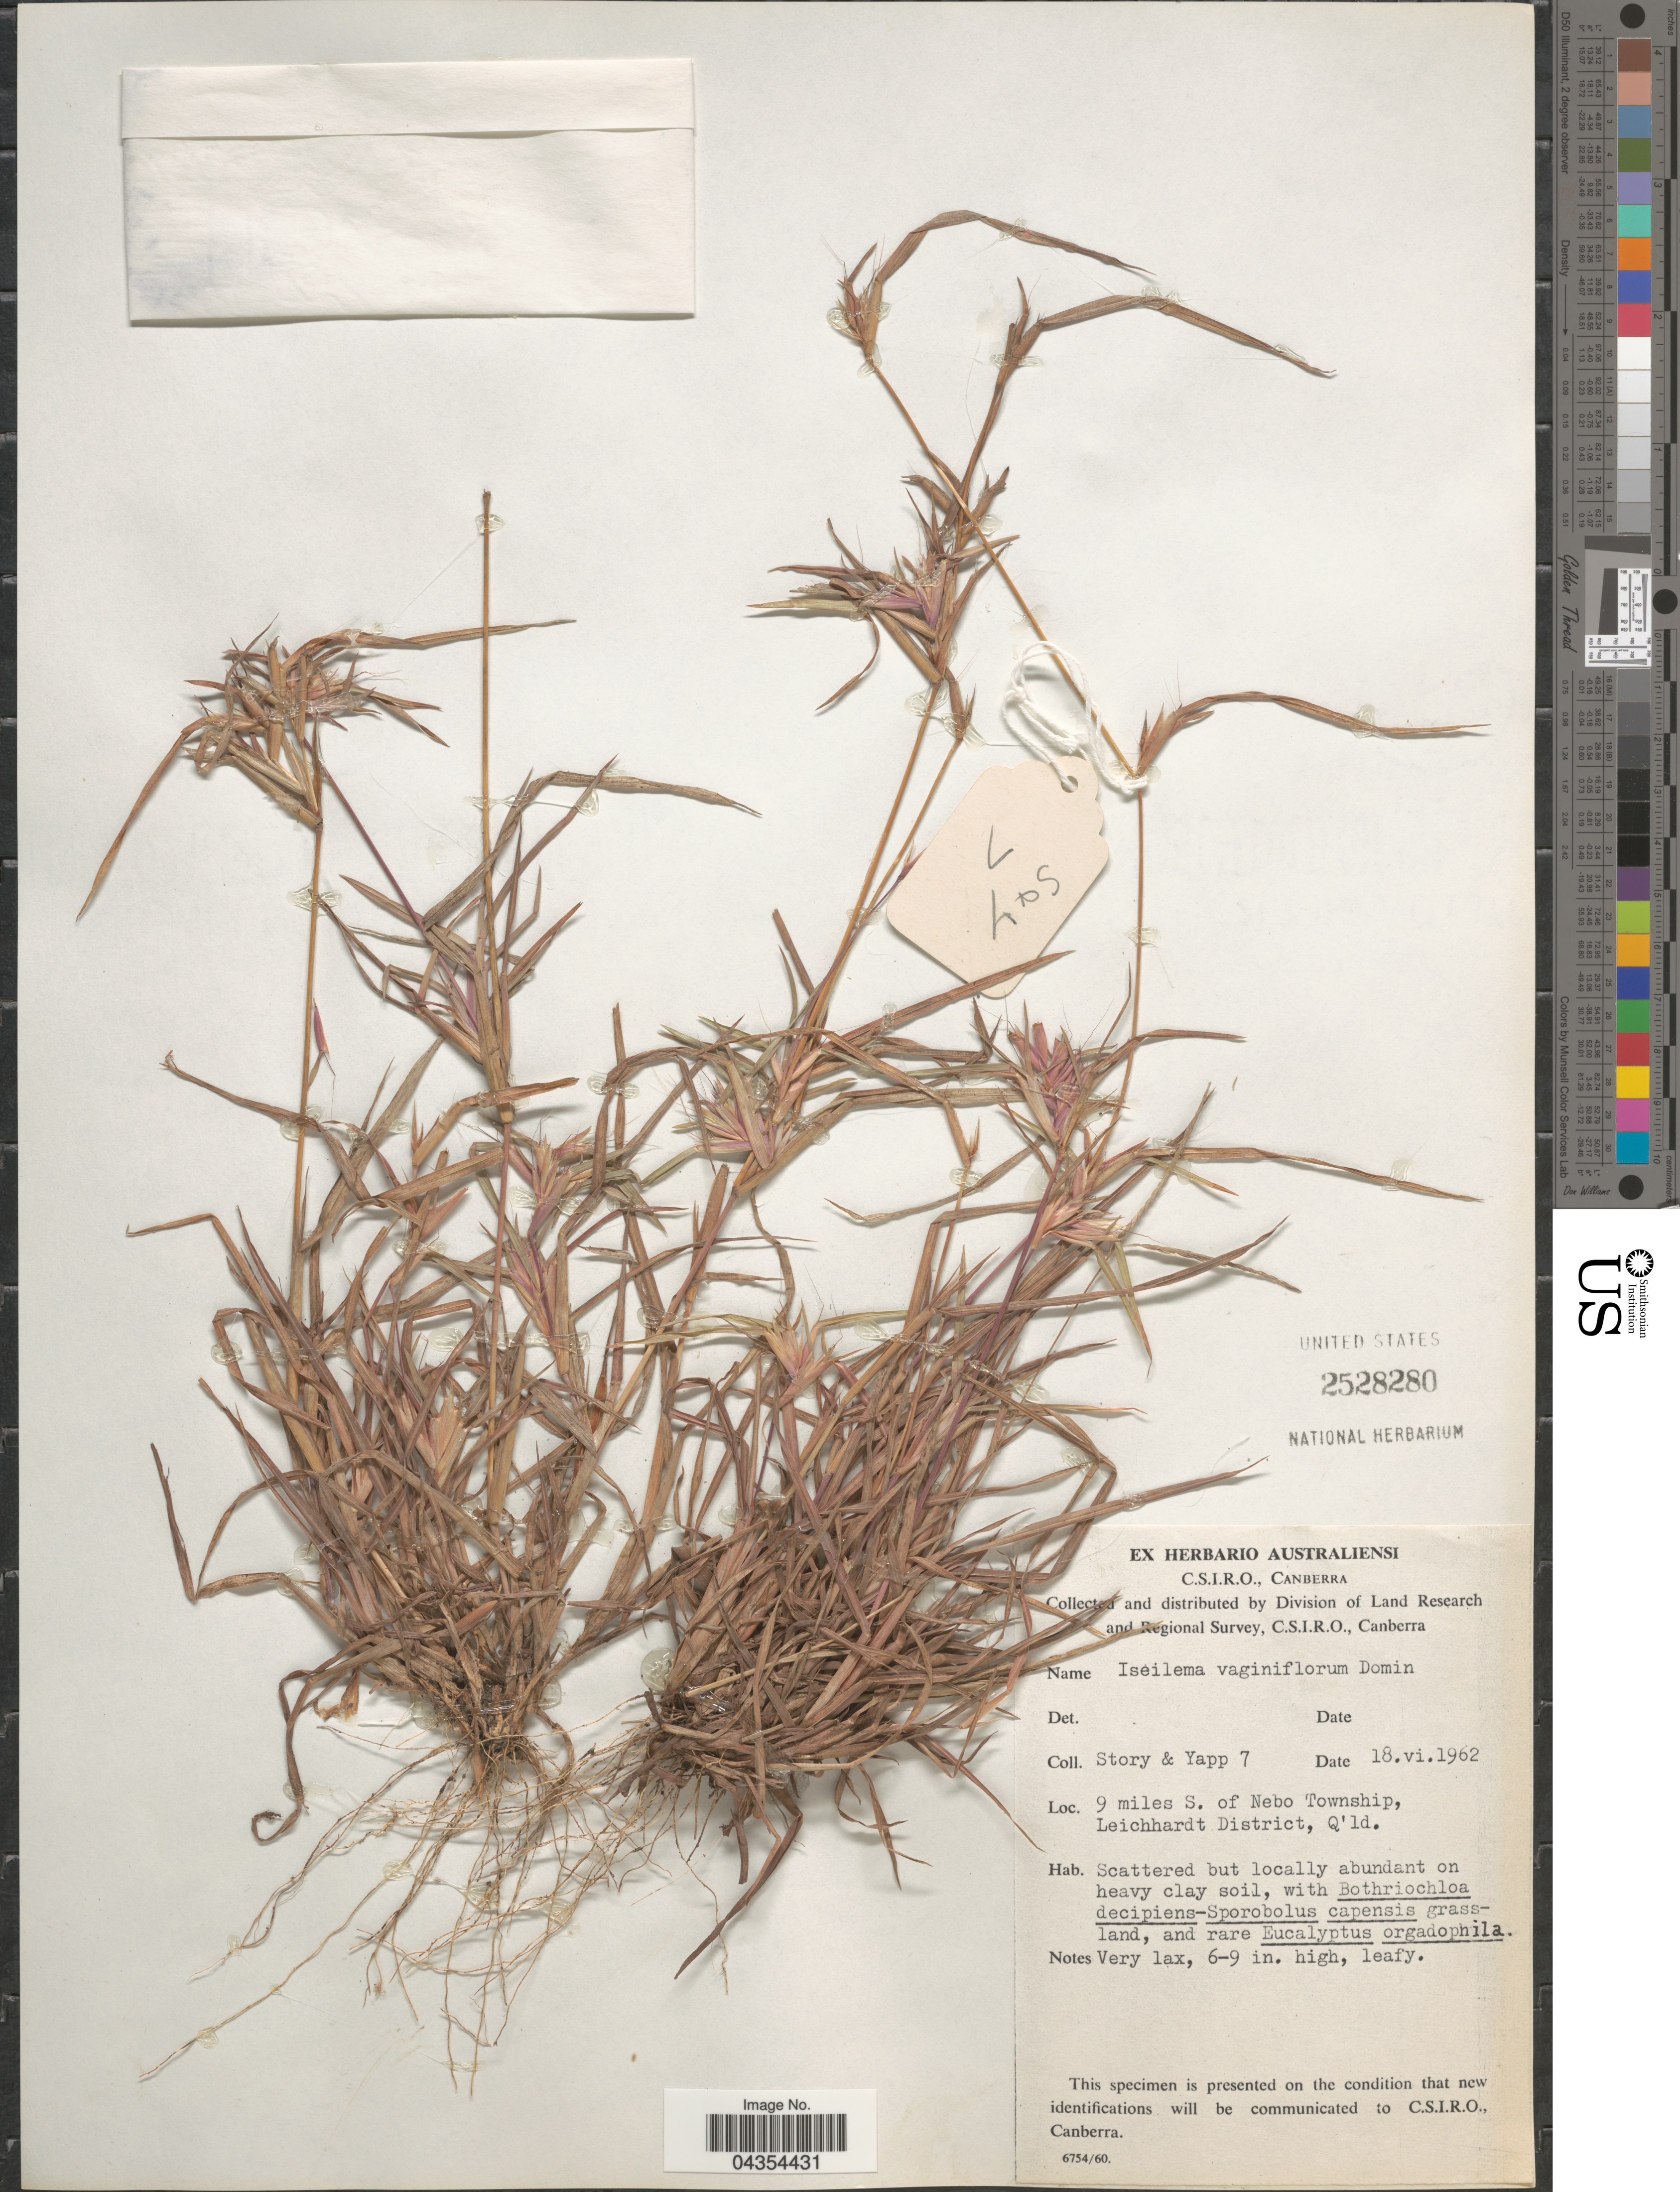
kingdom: Plantae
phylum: Tracheophyta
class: Liliopsida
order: Poales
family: Poaceae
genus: Iseilema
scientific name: Iseilema vaginiflorum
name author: Domin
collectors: -. Story & Yapp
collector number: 7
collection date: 1962-06-18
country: Australia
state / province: Queensland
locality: Division of Land Research and Regional Survey. 9 miles S. of Nebo Township, Leichhardt District.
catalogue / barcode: US 2528280